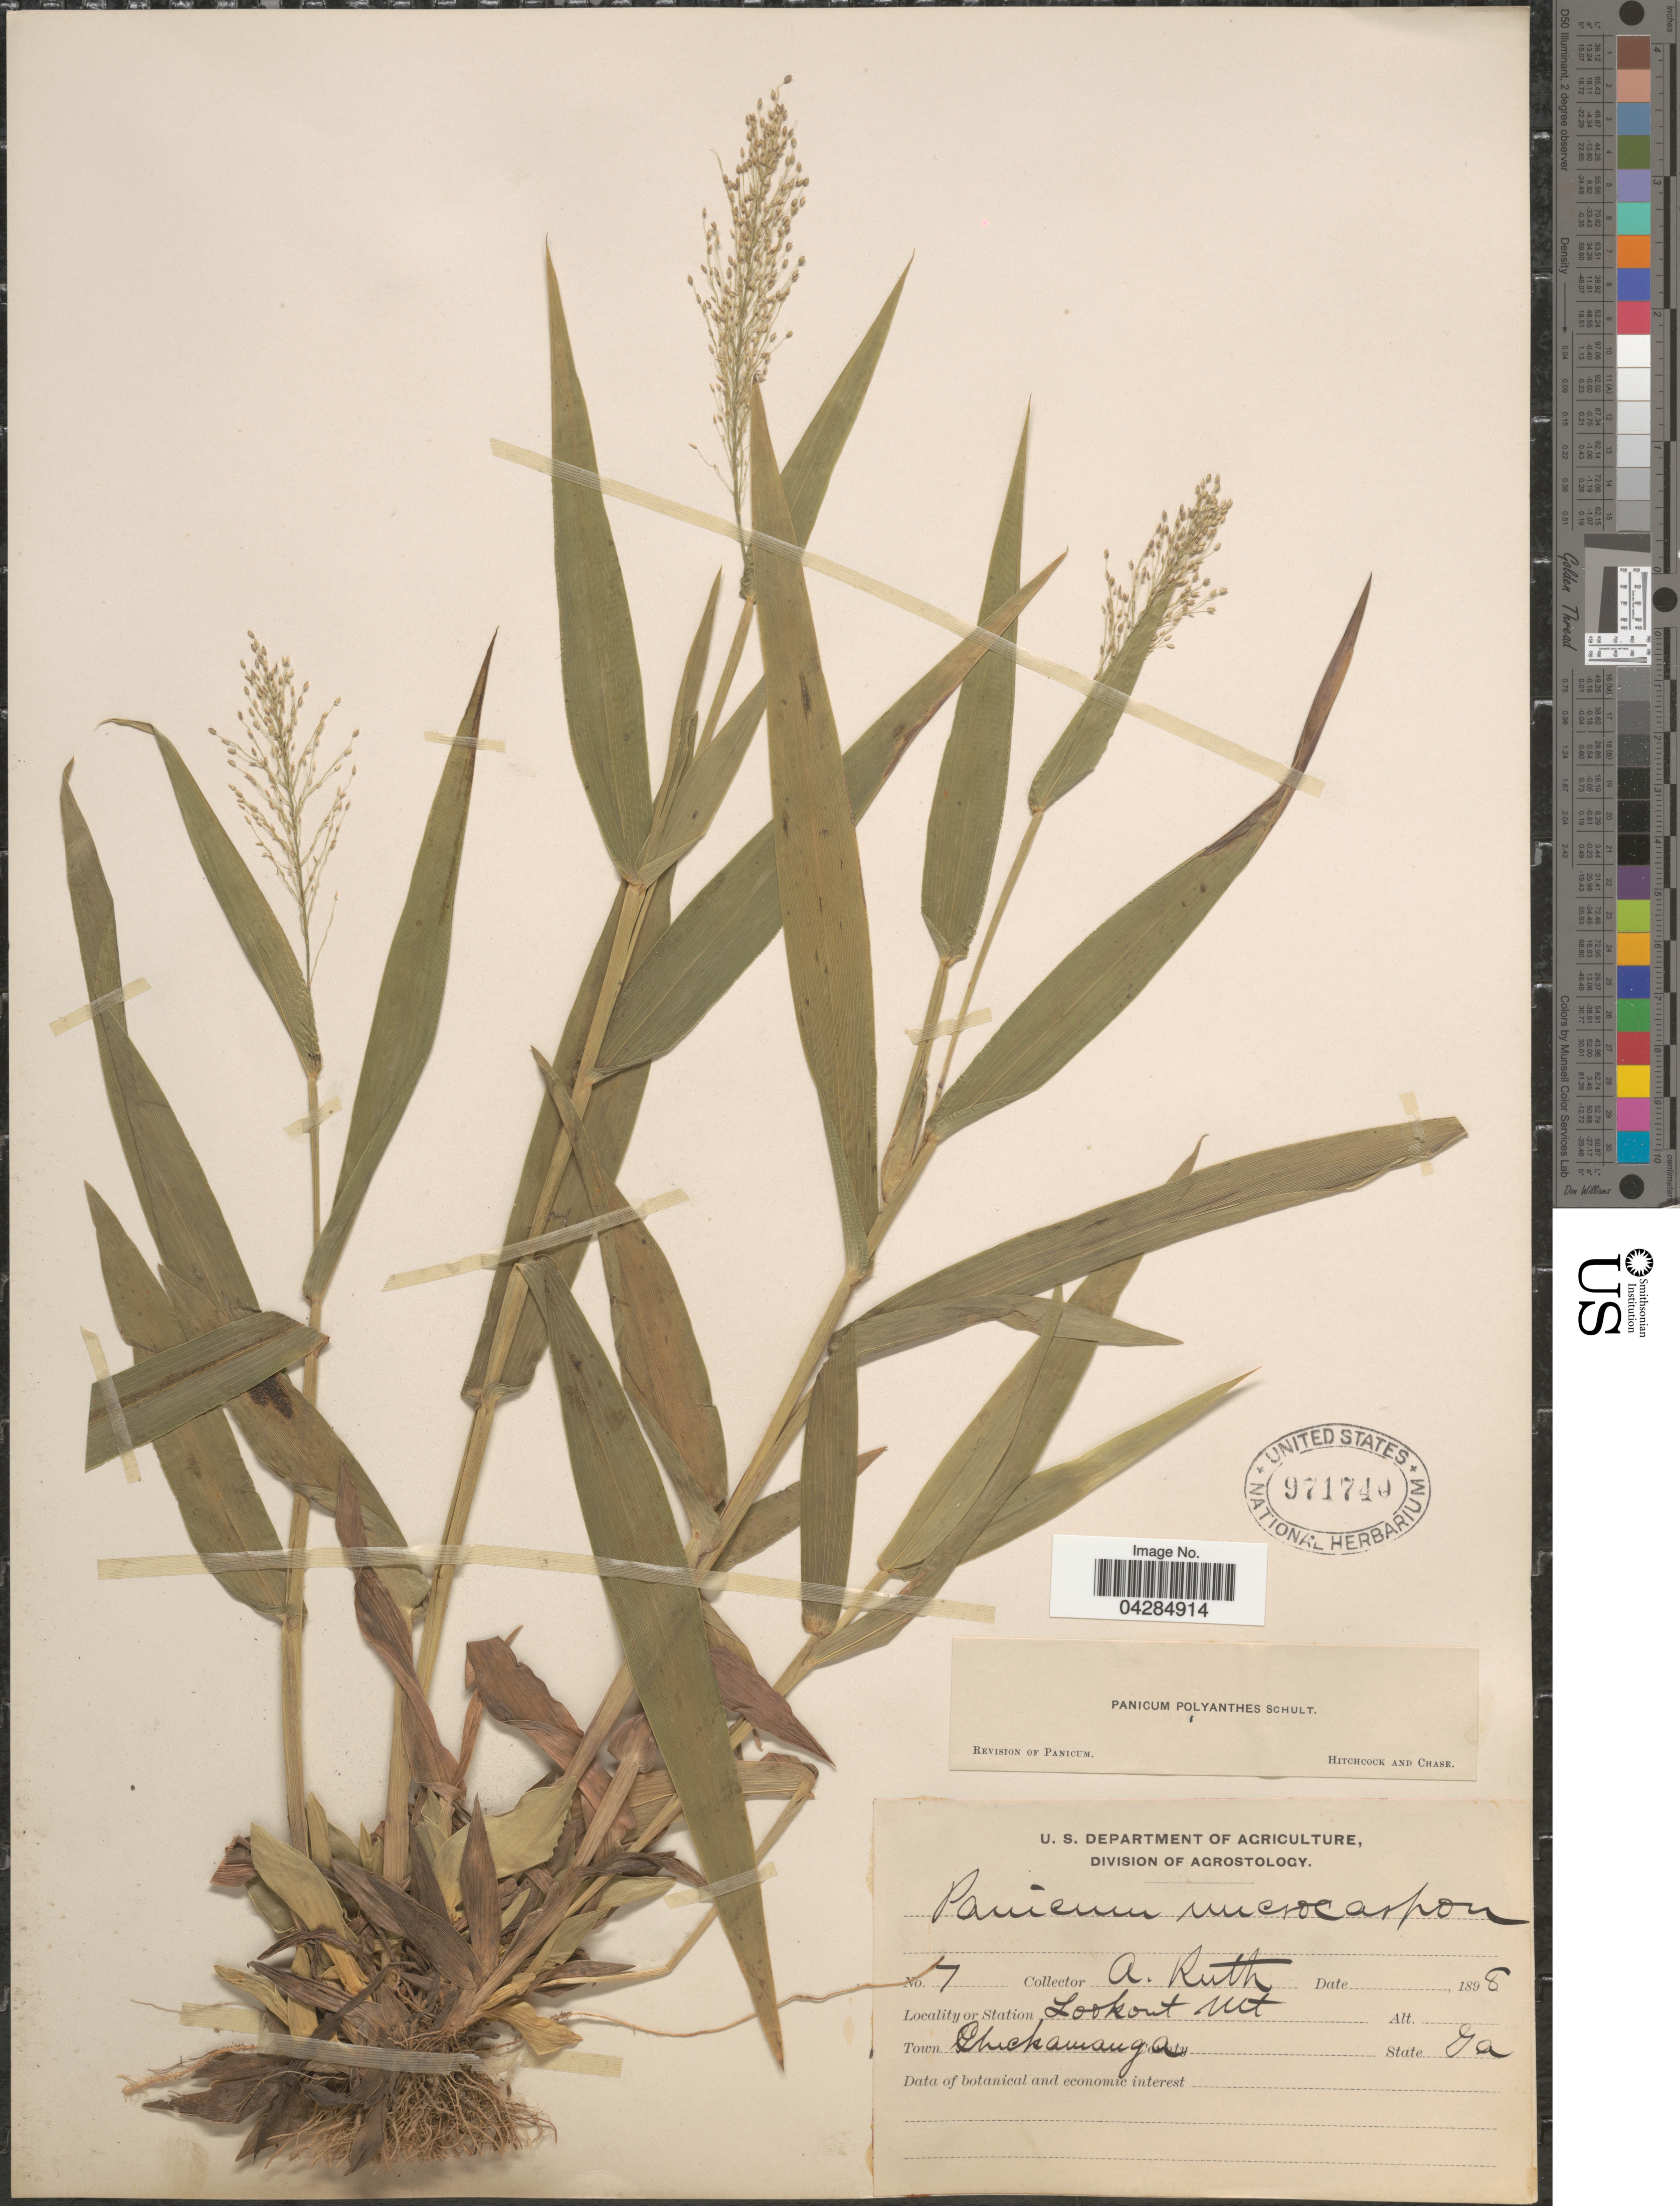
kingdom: Plantae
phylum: Tracheophyta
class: Liliopsida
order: Poales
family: Poaceae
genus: Dichanthelium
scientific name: Dichanthelium polyanthes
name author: (Schult.) Mohlenbr.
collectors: A. Ruth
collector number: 7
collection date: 1898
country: United States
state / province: Georgia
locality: Lookout Mt. Town Chickamauga.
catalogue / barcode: US 971740